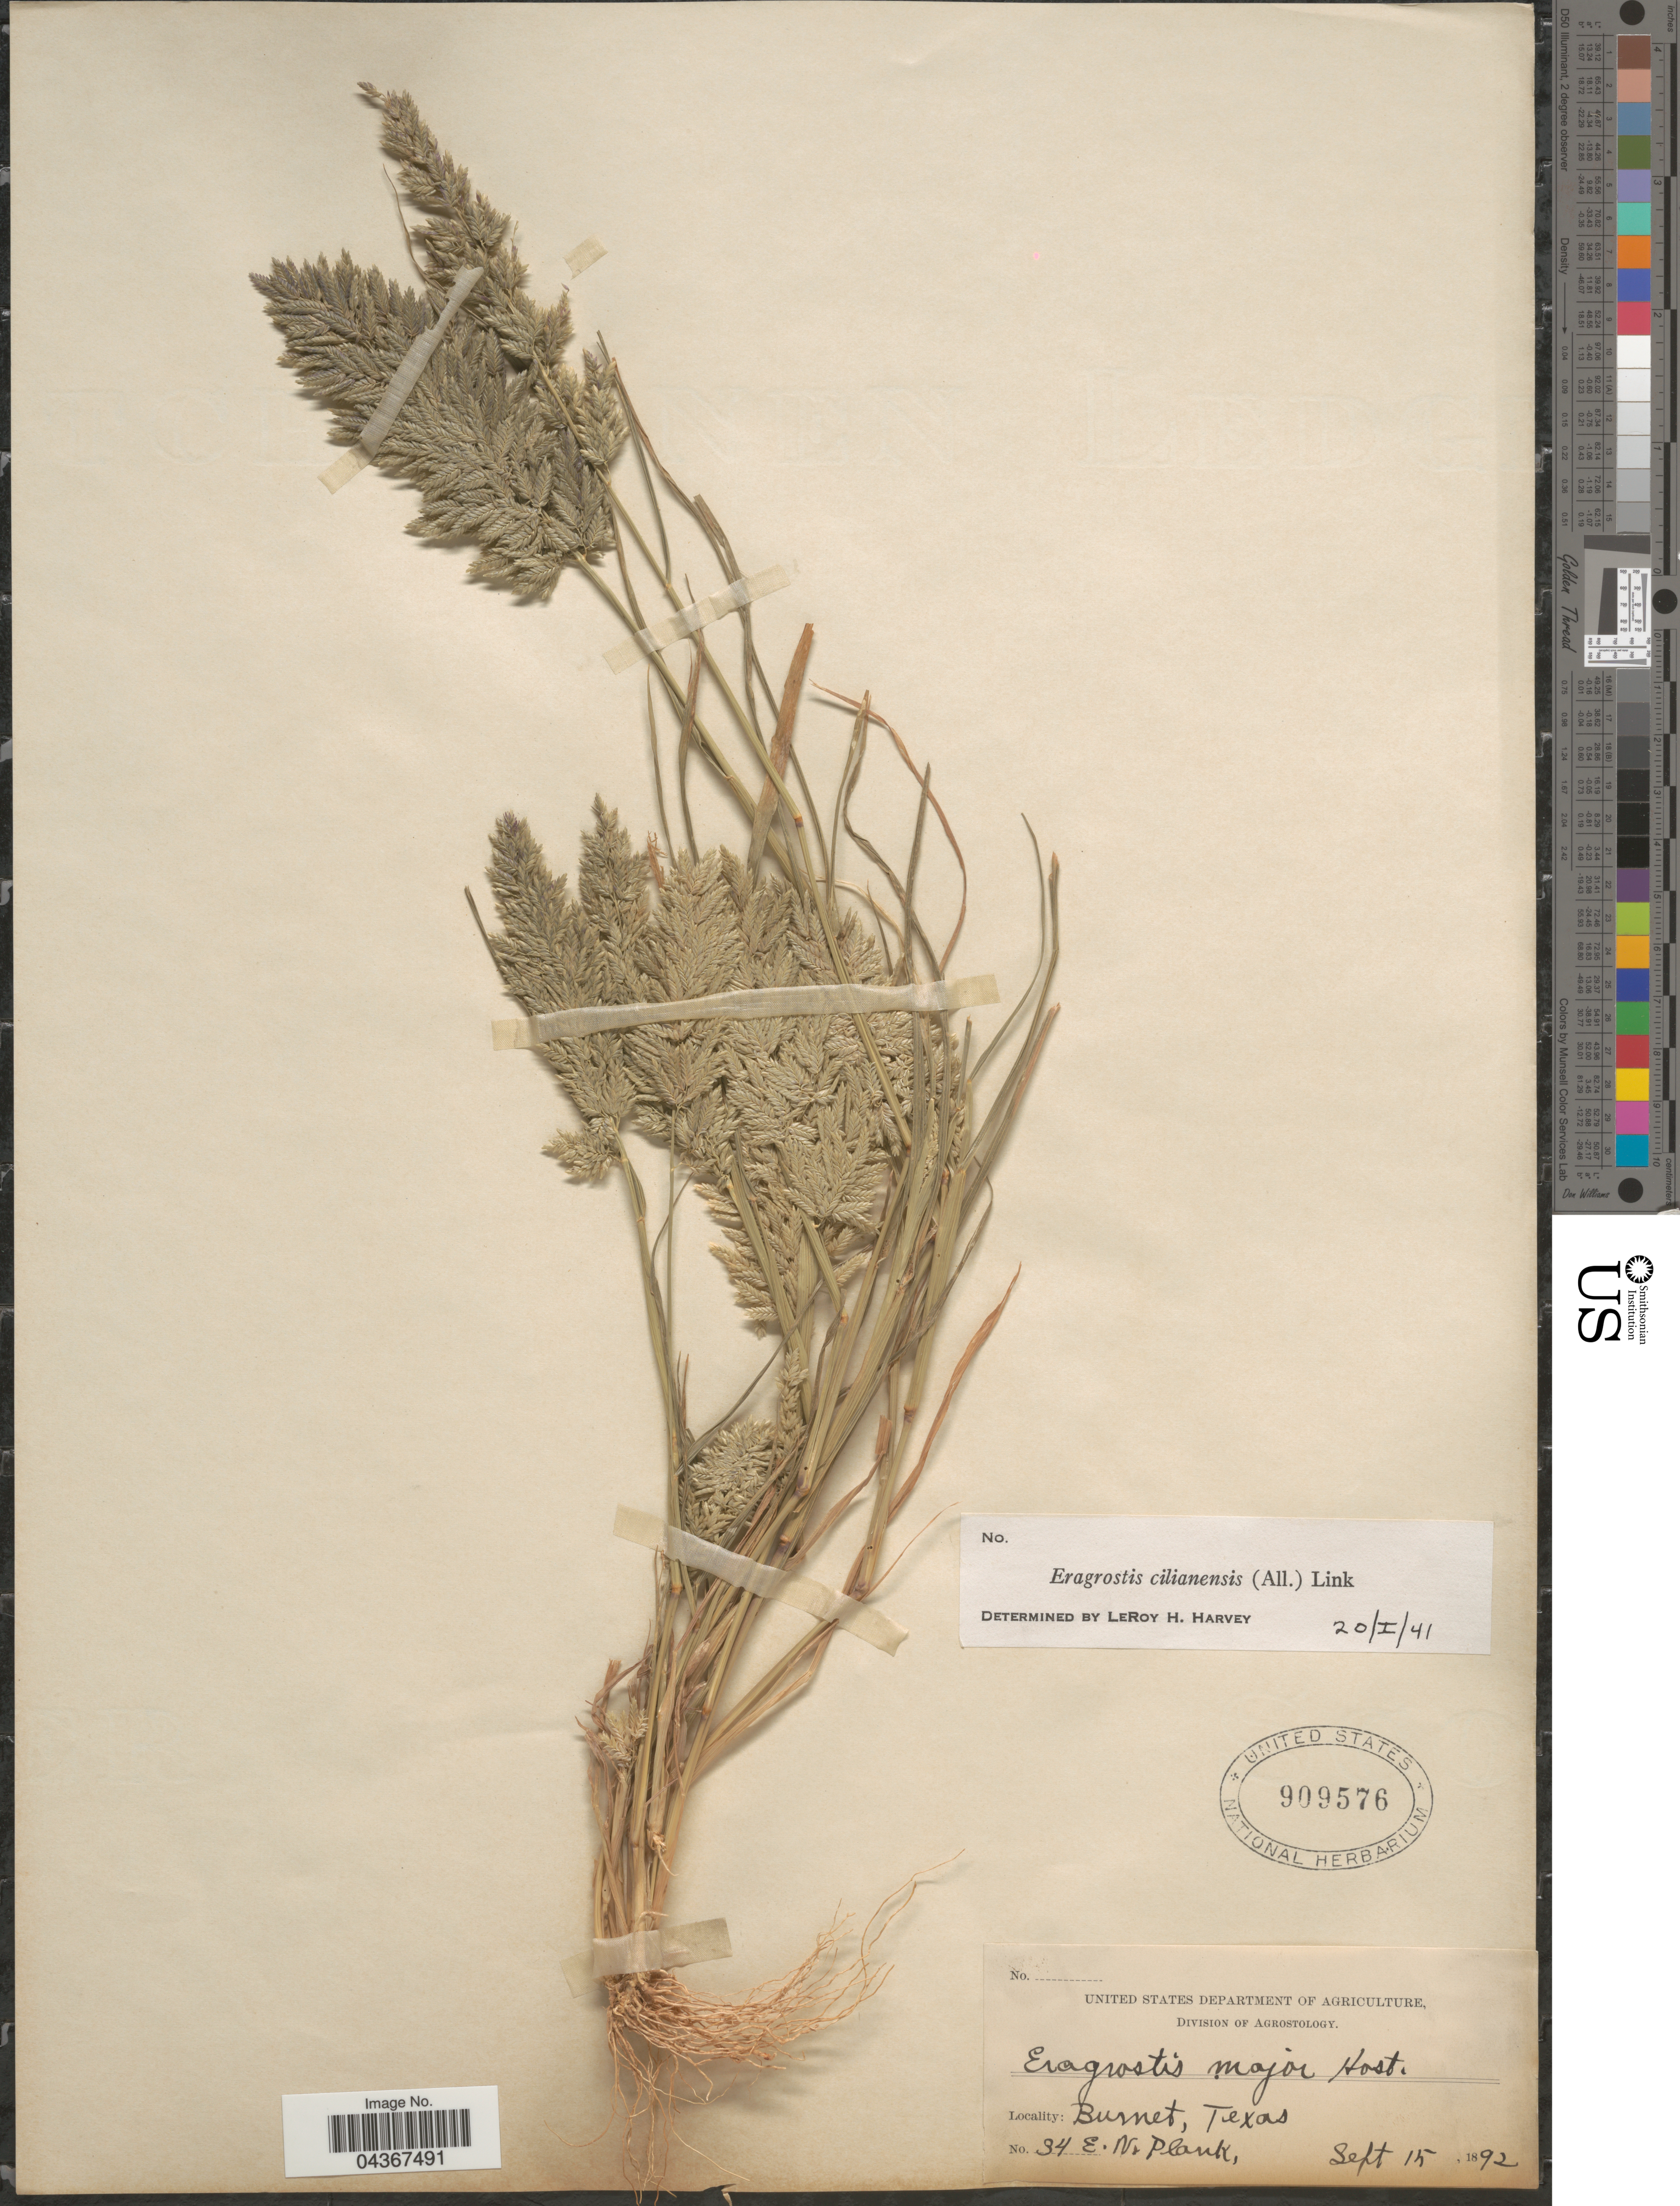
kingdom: Plantae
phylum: Tracheophyta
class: Liliopsida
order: Poales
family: Poaceae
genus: Eragrostis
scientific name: Eragrostis cilianensis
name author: (Bellardi) Vignolo ex Janch.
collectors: E. Plank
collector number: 34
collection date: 1892-09-15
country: United States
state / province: Texas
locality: Burnet.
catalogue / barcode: US 909576